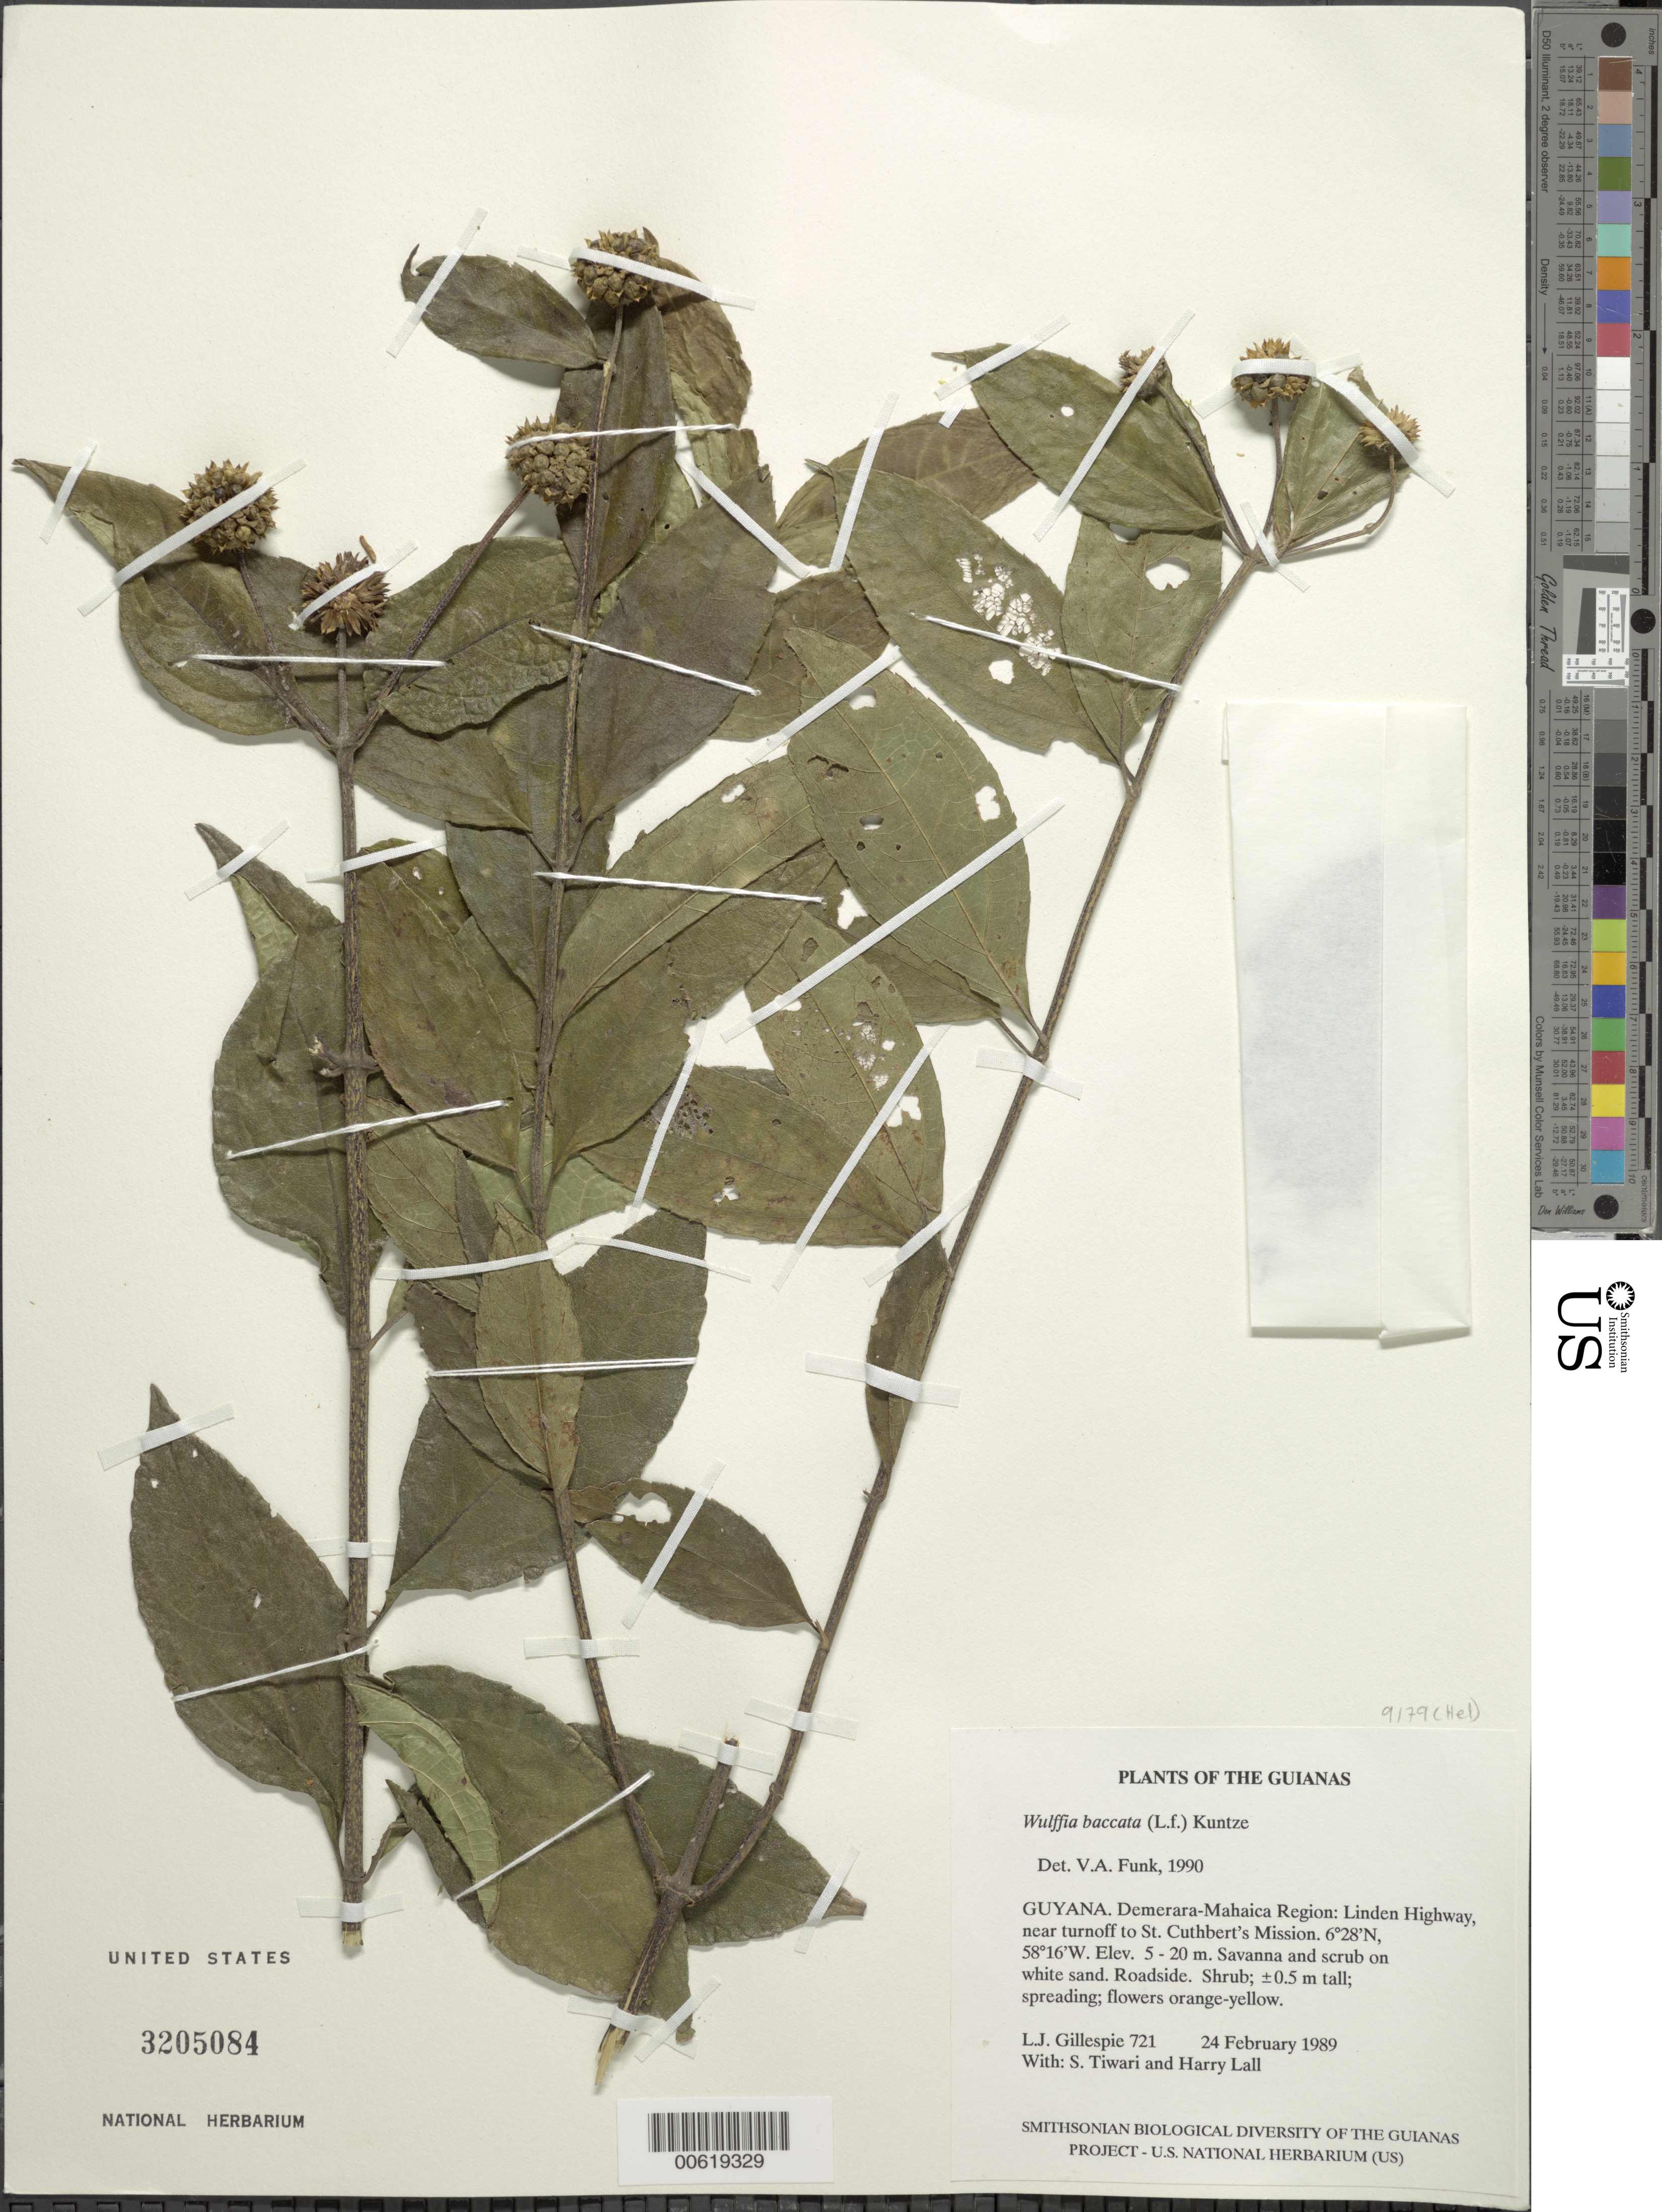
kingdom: Plantae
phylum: Tracheophyta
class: Magnoliopsida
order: Asterales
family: Asteraceae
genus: Wulffia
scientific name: Wulffia baccata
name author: (L. f.) Kuntze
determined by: Funk, Vicki A., (BOT), Smithsonian Institution - National Museum of Natural History (UNITED STATES)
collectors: L. J. Gillespie, S. Tiwari & H. Lall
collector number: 721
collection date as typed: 24 February 1989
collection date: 1989-02-24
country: Guyana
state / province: Demerara-Mahaica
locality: Linden Highway, near turnoff to St. Cuthbert's Mission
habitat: Savanna and scrub on white sand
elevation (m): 5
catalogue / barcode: US 3205084